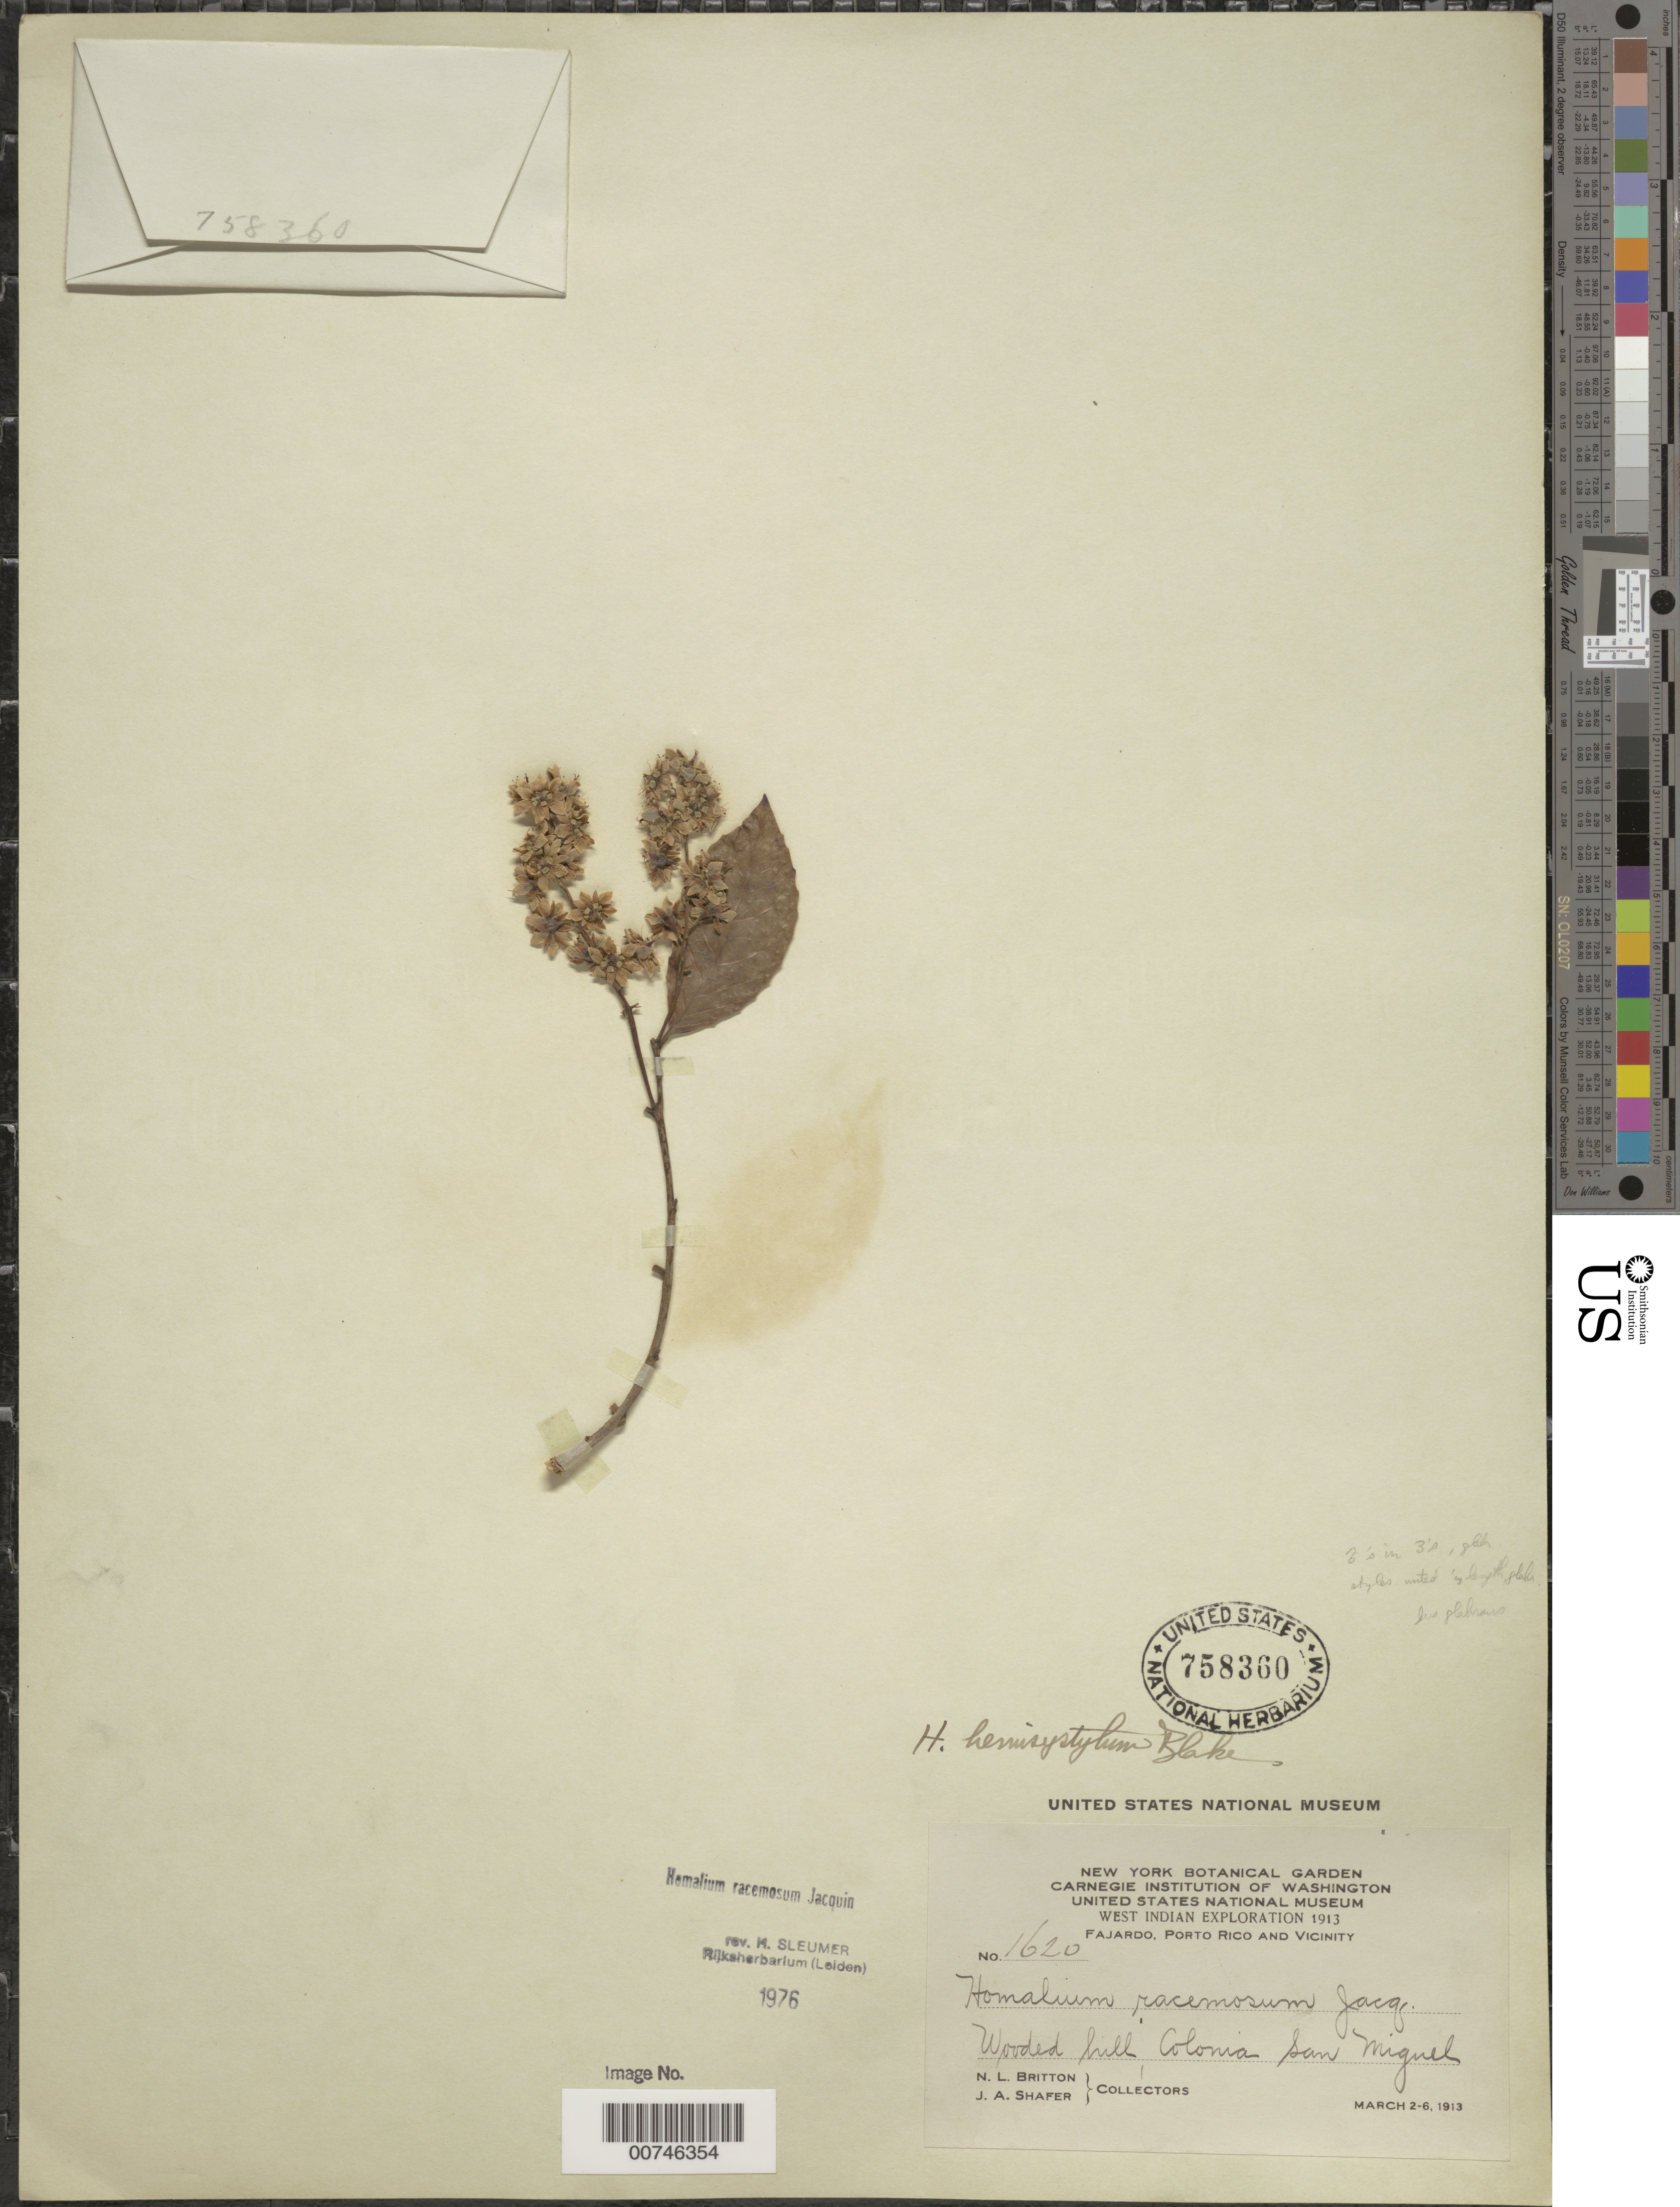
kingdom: Plantae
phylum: Tracheophyta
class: Magnoliopsida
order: Malpighiales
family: Salicaceae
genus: Homalium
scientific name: Homalium racemosum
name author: Jacq.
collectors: N. Britton & J. A. Shafer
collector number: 1620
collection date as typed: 02 Mar 1913 to 06 Mar 1913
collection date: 1913-03-02/1913-03-06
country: Puerto Rico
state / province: Fajardo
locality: Fajardo, Colonia San Miguel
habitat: Wooded hill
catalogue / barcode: US 758360